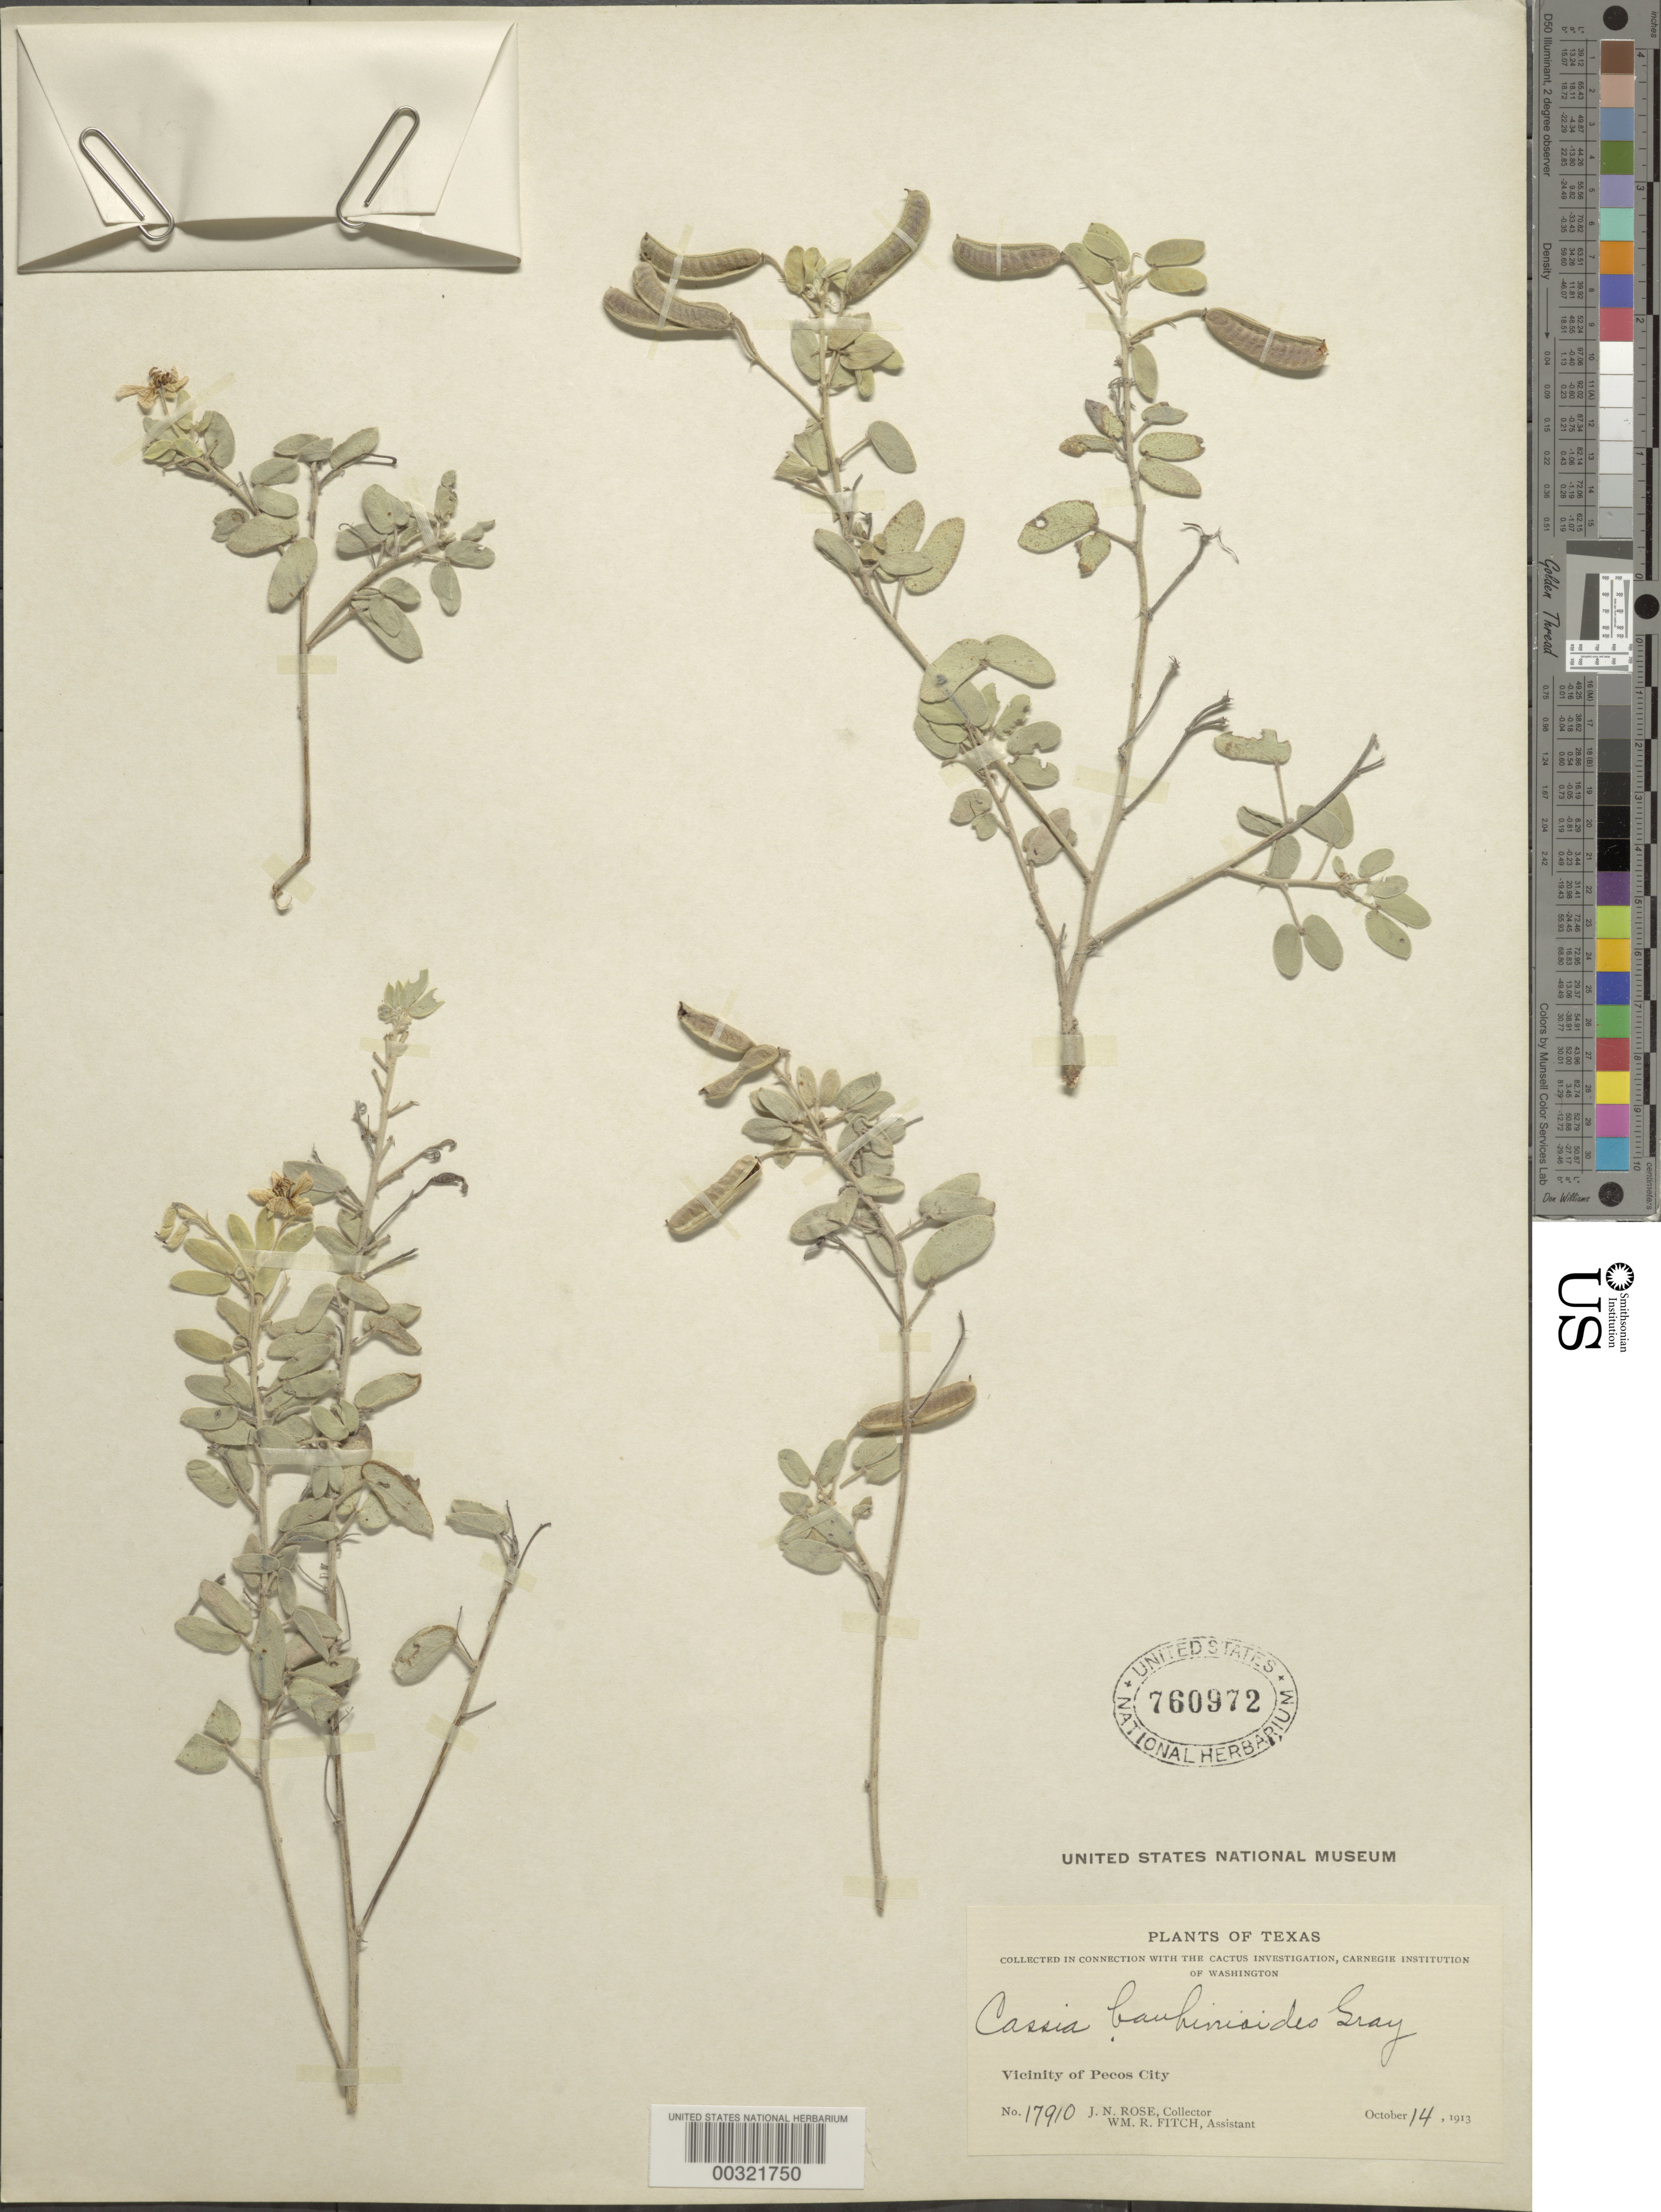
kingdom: Plantae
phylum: Tracheophyta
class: Magnoliopsida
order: Fabales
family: Fabaceae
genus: Senna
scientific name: Senna bauhinioides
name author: (A. Gray) H.S. Irwin & Barneby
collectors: J. N. Rose & W. R. Fitch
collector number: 17910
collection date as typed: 14 Oct 1913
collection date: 1913-10-14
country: United States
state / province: Texas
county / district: Reeves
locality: Vicinity of pecos city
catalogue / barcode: US 760972